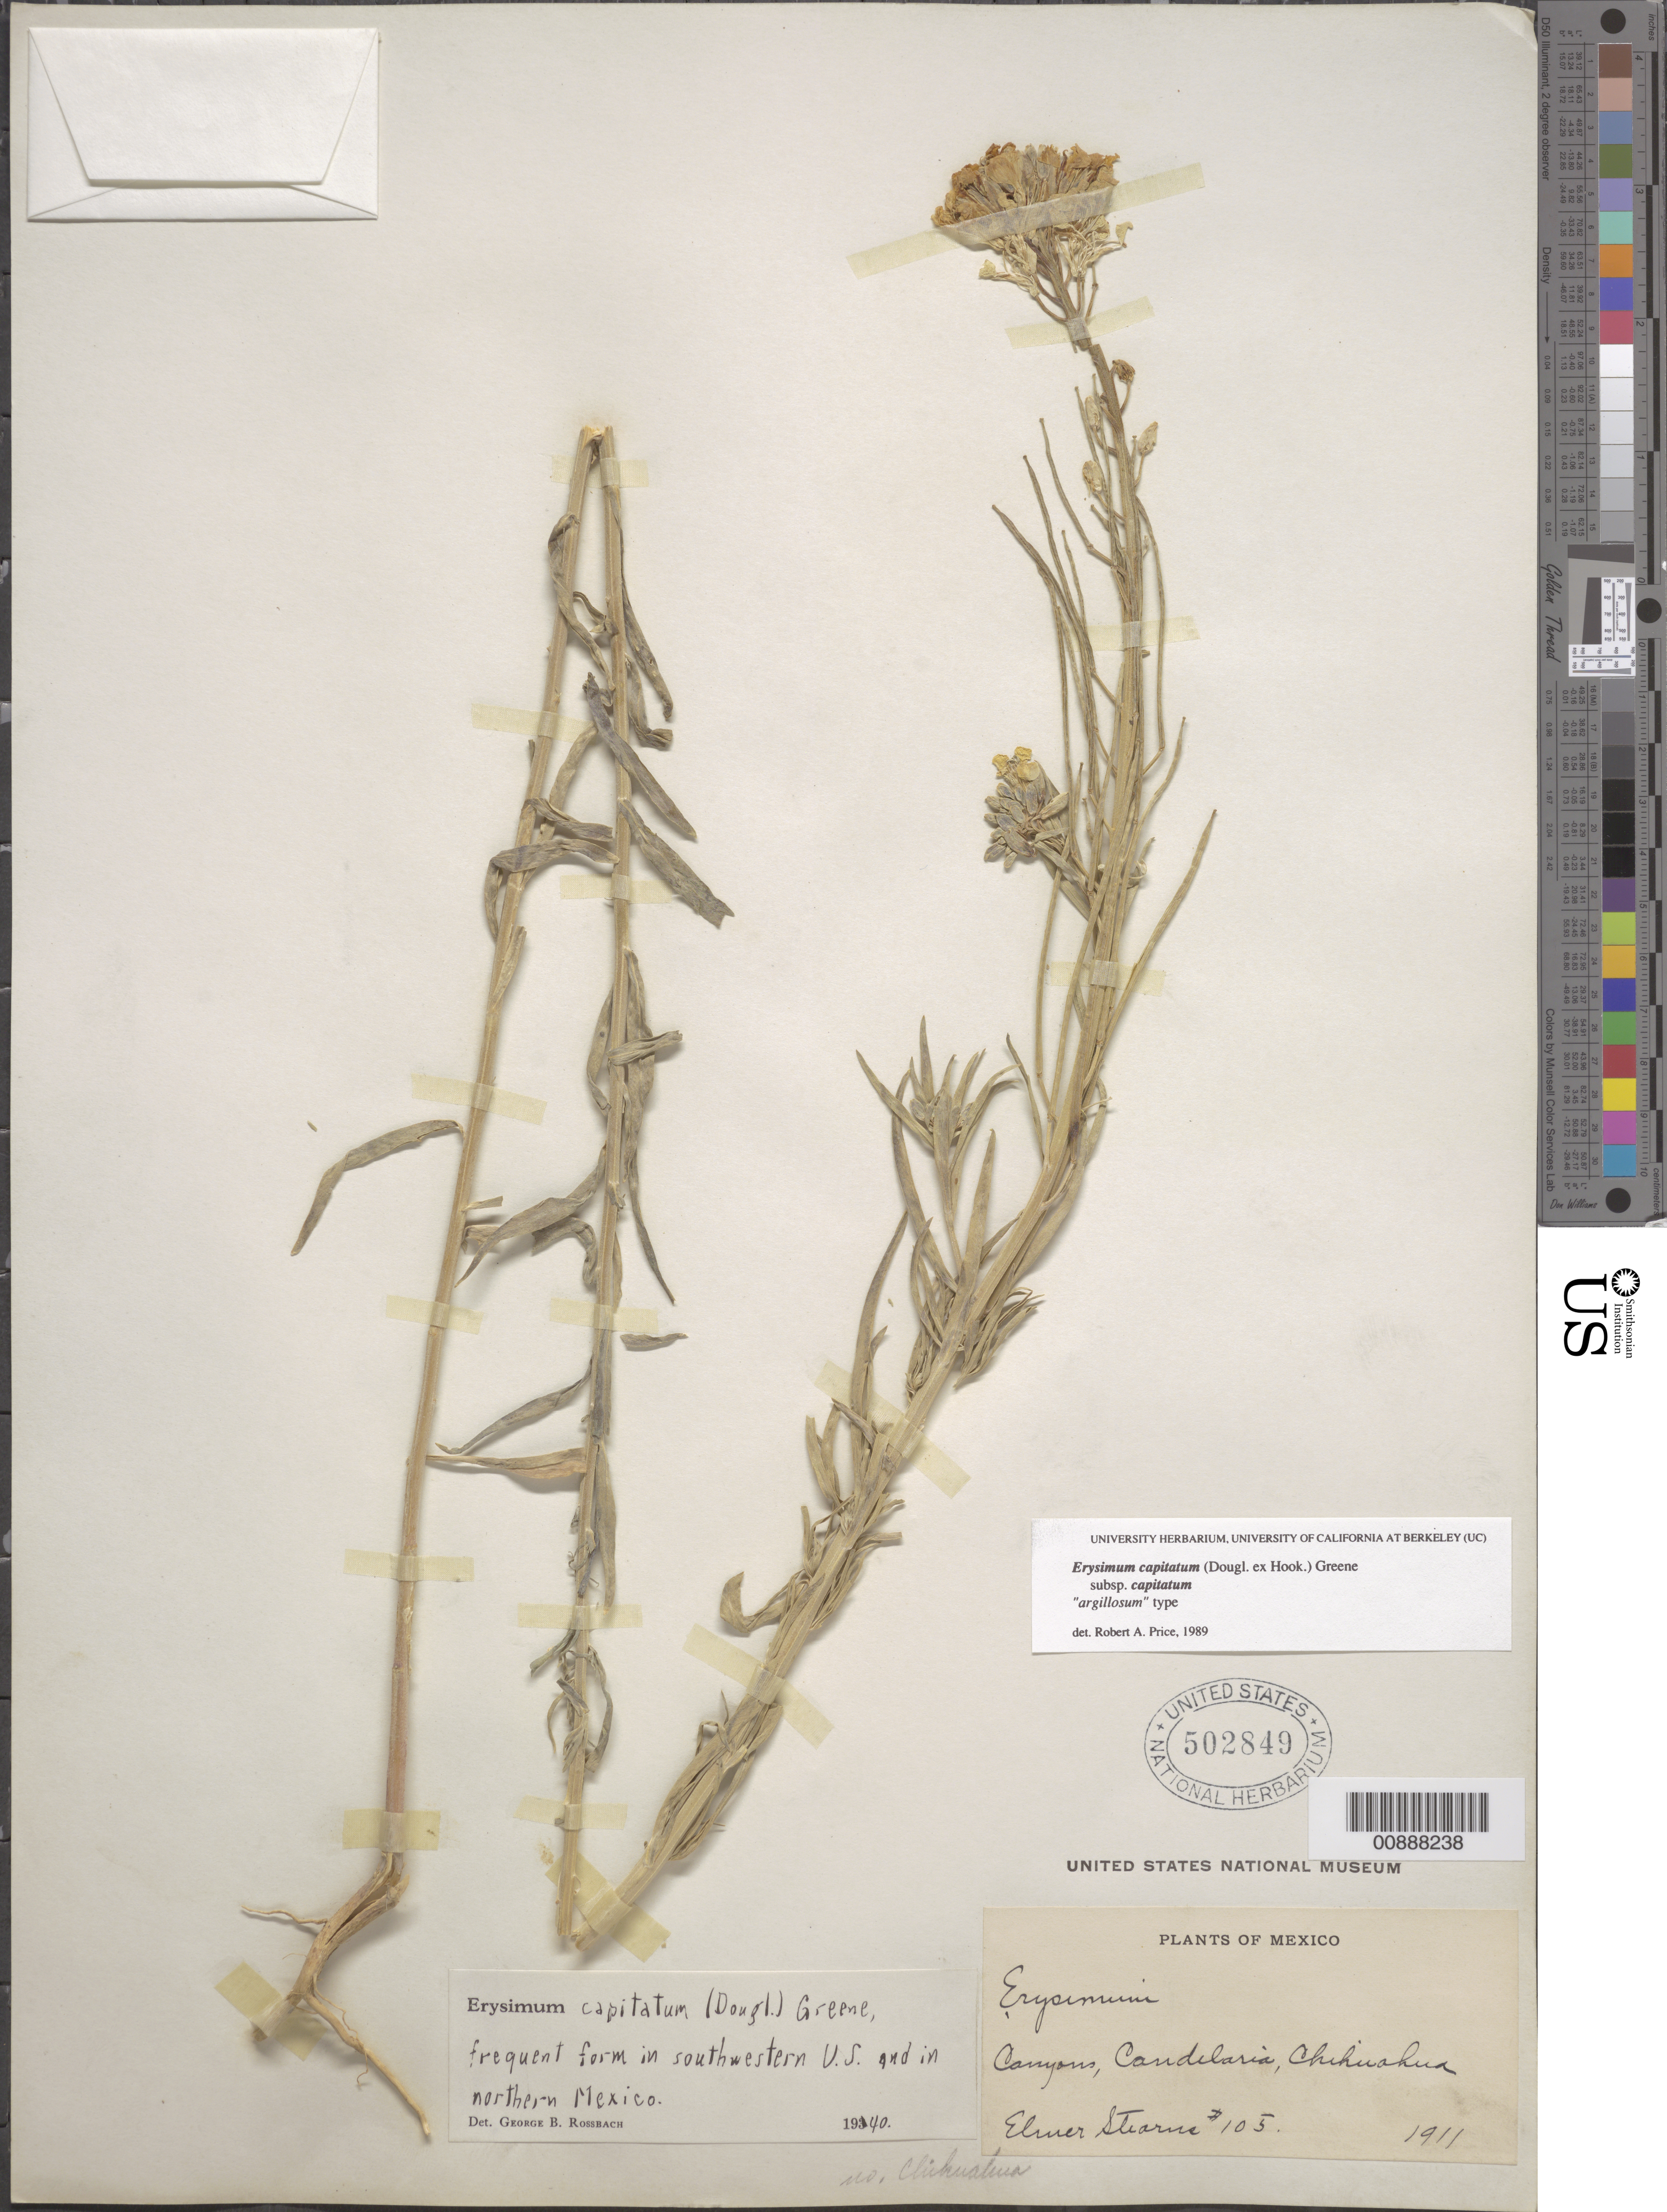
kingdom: Plantae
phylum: Tracheophyta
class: Magnoliopsida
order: Brassicales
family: Brassicaceae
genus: Erysimum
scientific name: Erysimum capitatum subsp. capitatum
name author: (Douglas ex Hook.) Greene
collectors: E. Stearns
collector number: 105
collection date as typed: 1911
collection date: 1911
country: Mexico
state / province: Chihuahua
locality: Canyons, Candelaria, Chihuahua.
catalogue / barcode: US 502849